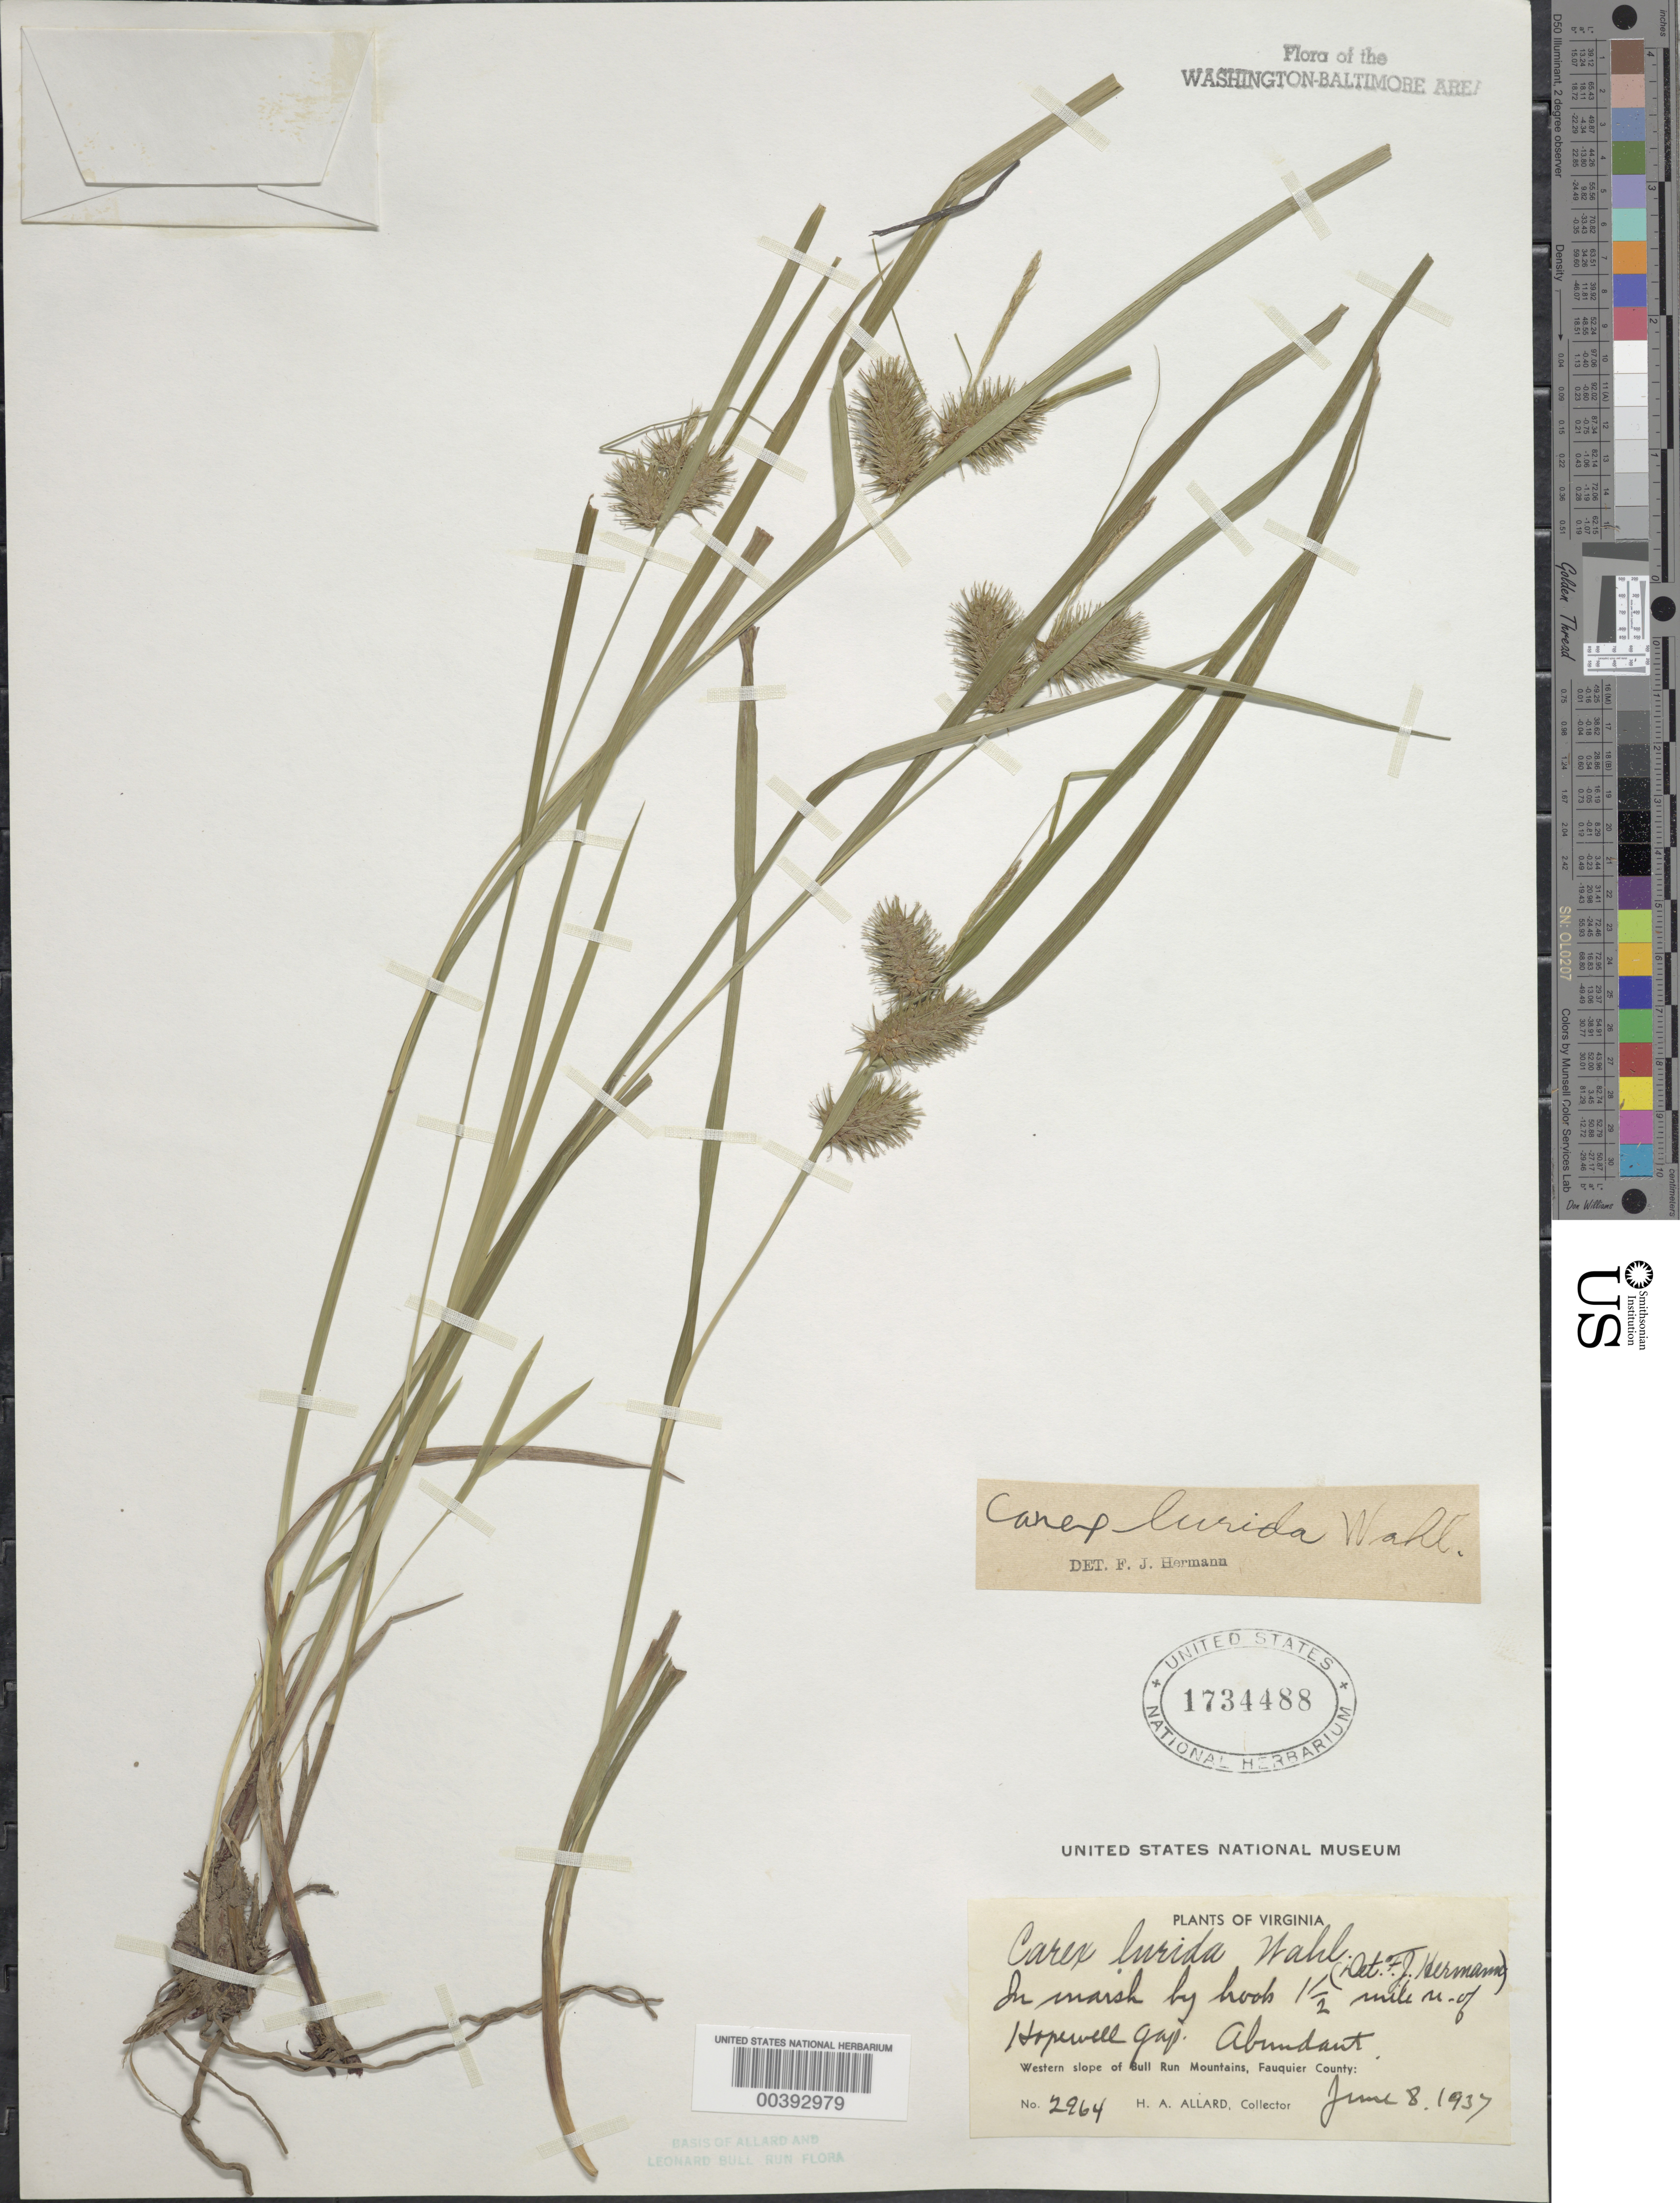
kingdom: Plantae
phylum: Tracheophyta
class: Liliopsida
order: Poales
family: Cyperaceae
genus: Carex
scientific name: Carex lurida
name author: Wahlenb.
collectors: H. A. Allard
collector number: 2964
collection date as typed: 08 Jun 1937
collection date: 1937-06-08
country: United States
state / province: Virginia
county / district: Fauquier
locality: North of Hopewell Gap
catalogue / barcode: US 1734488